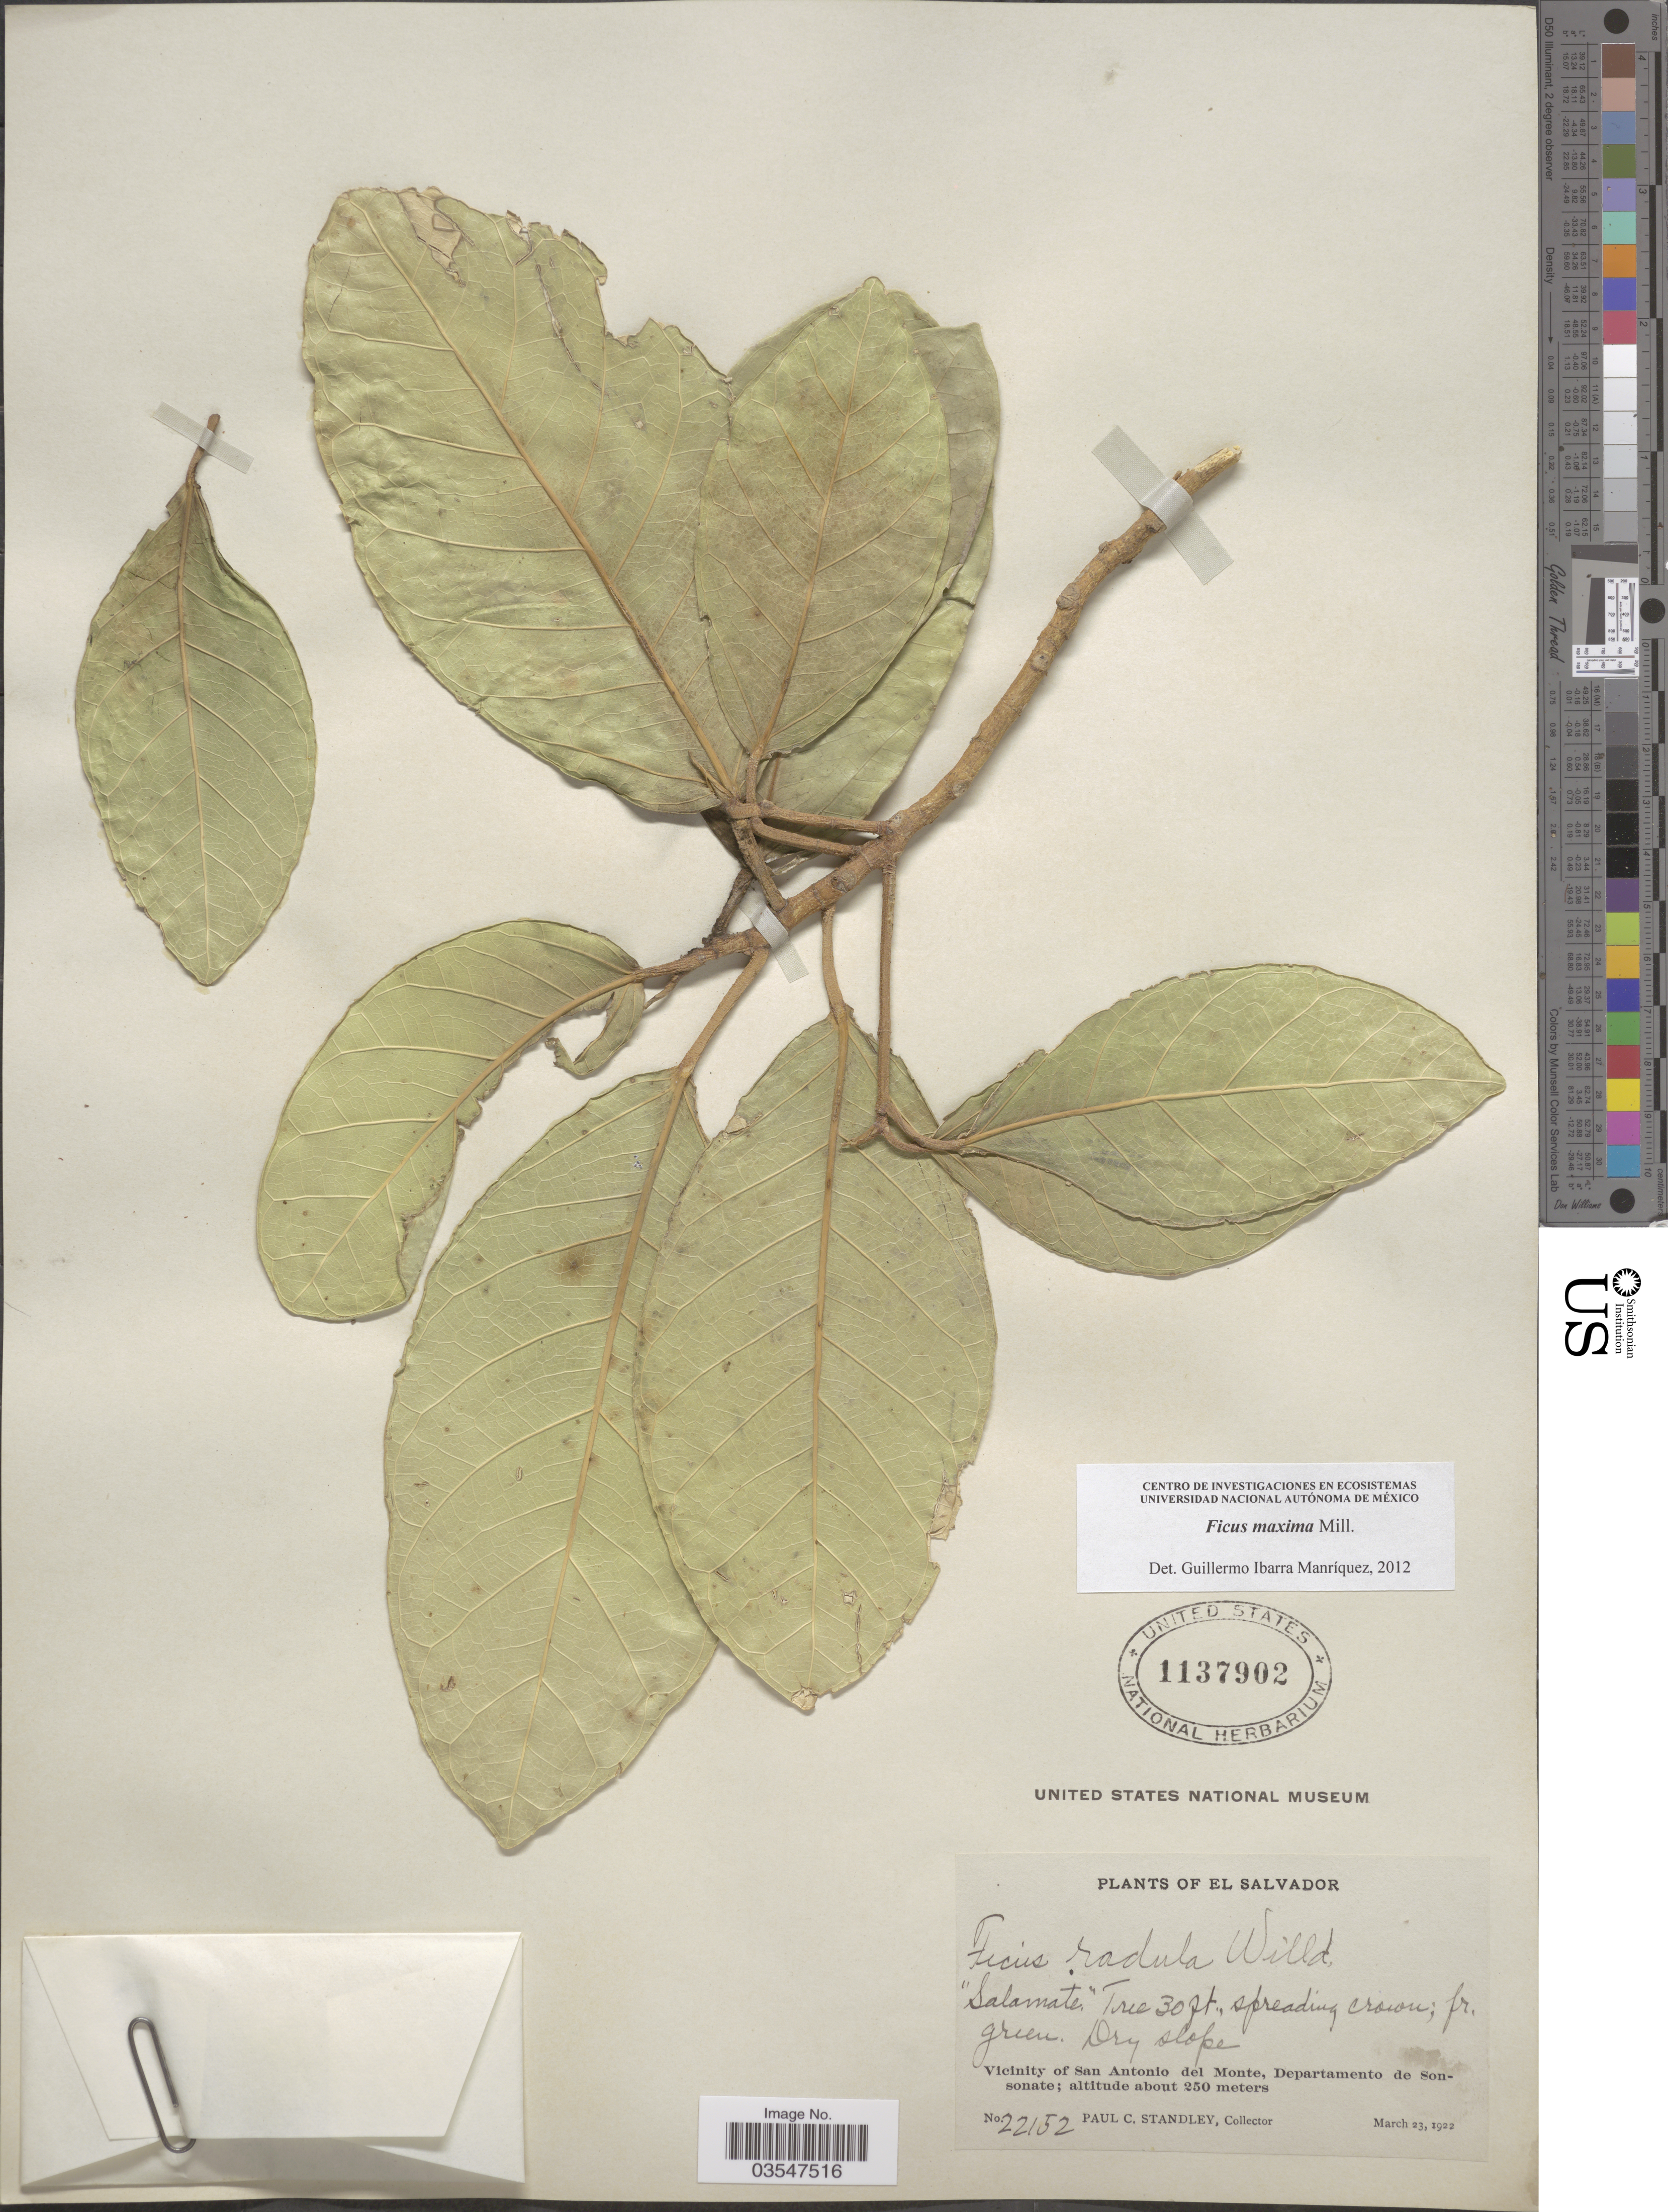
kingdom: Plantae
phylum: Tracheophyta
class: Magnoliopsida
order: Rosales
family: Moraceae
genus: Ficus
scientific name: Ficus maxima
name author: Mill.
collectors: P. C. Standley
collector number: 22152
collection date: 1922-03-23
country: El Salvador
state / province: Sonsonate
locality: Vicinity of San Antonio del Monte, Departamento de Sonsonate.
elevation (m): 250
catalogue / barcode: US 1137902